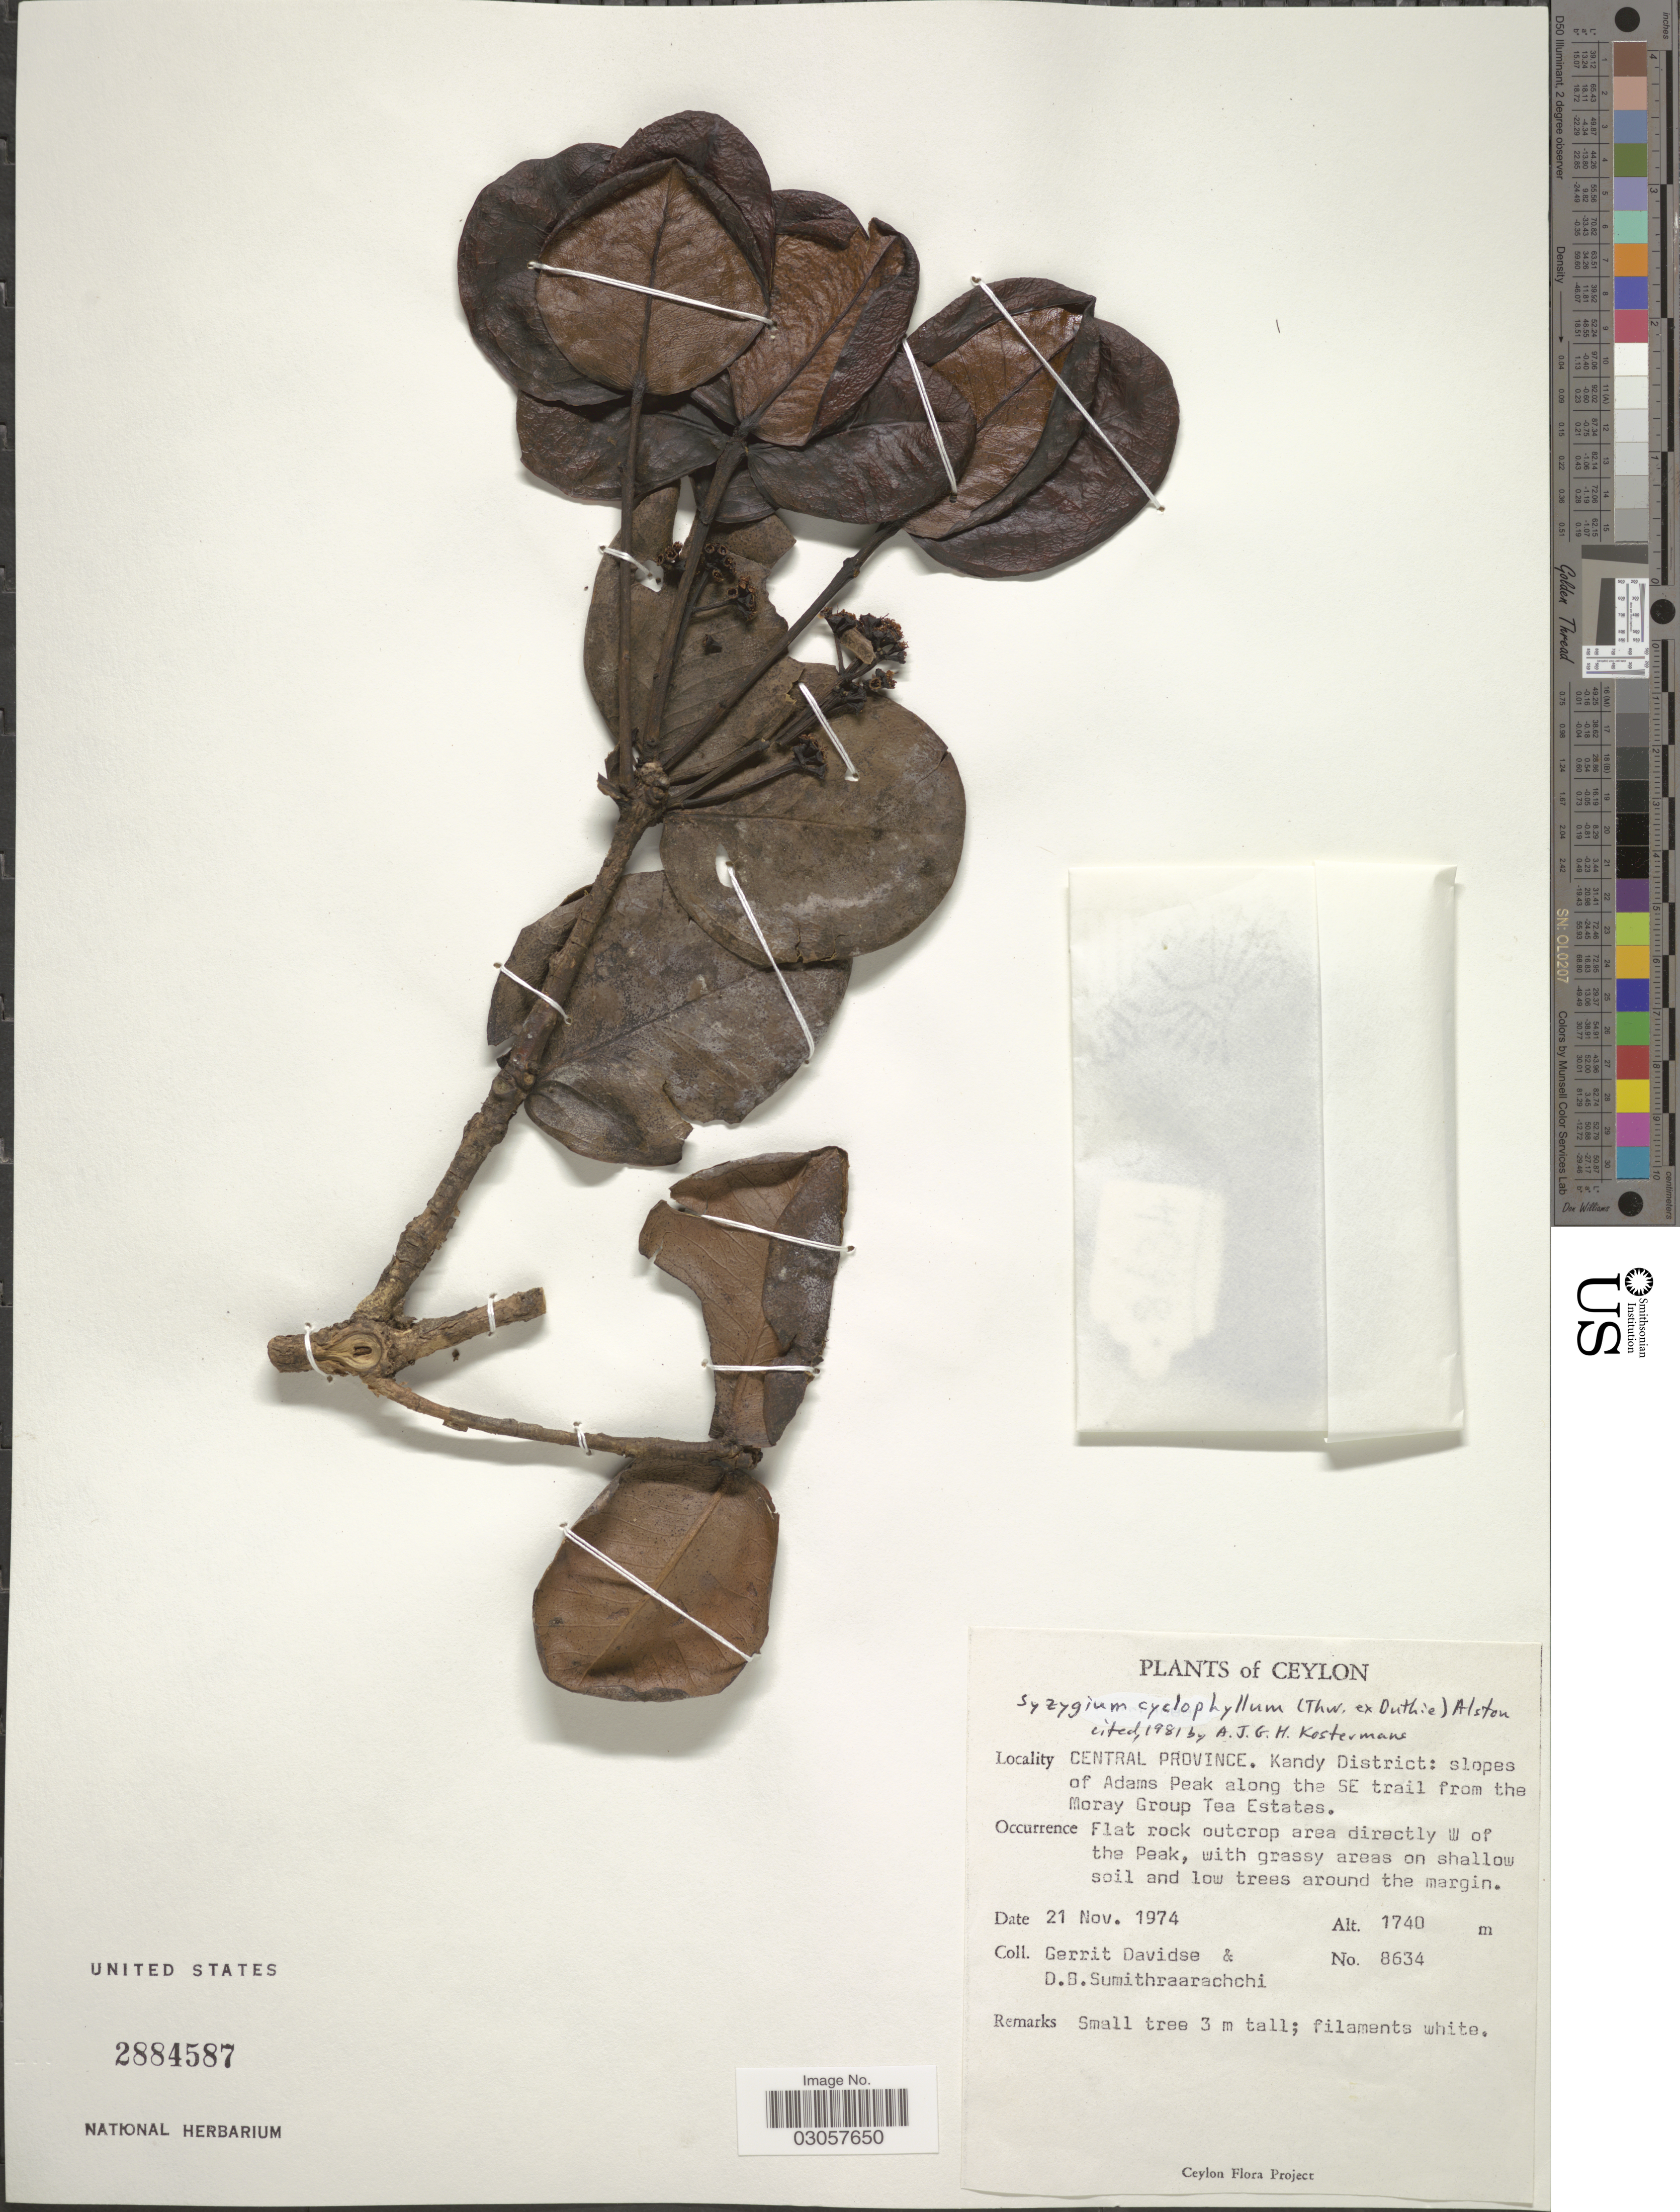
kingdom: Plantae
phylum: Tracheophyta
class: Magnoliopsida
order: Myrtales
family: Myrtaceae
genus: Syzygium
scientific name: Syzygium cyclophyllum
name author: Alston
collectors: G. Davidse & D. B. Sumithraarachchi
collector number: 8634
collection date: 1974-11-21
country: Sri Lanka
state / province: Central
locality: Ceylon. Kandy District: slopes of Adams Peak along the SE trail from the Moray Group Tea Estates. Flat rock outcrop area directly W of the Peak.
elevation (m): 1740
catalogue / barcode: US 2884587